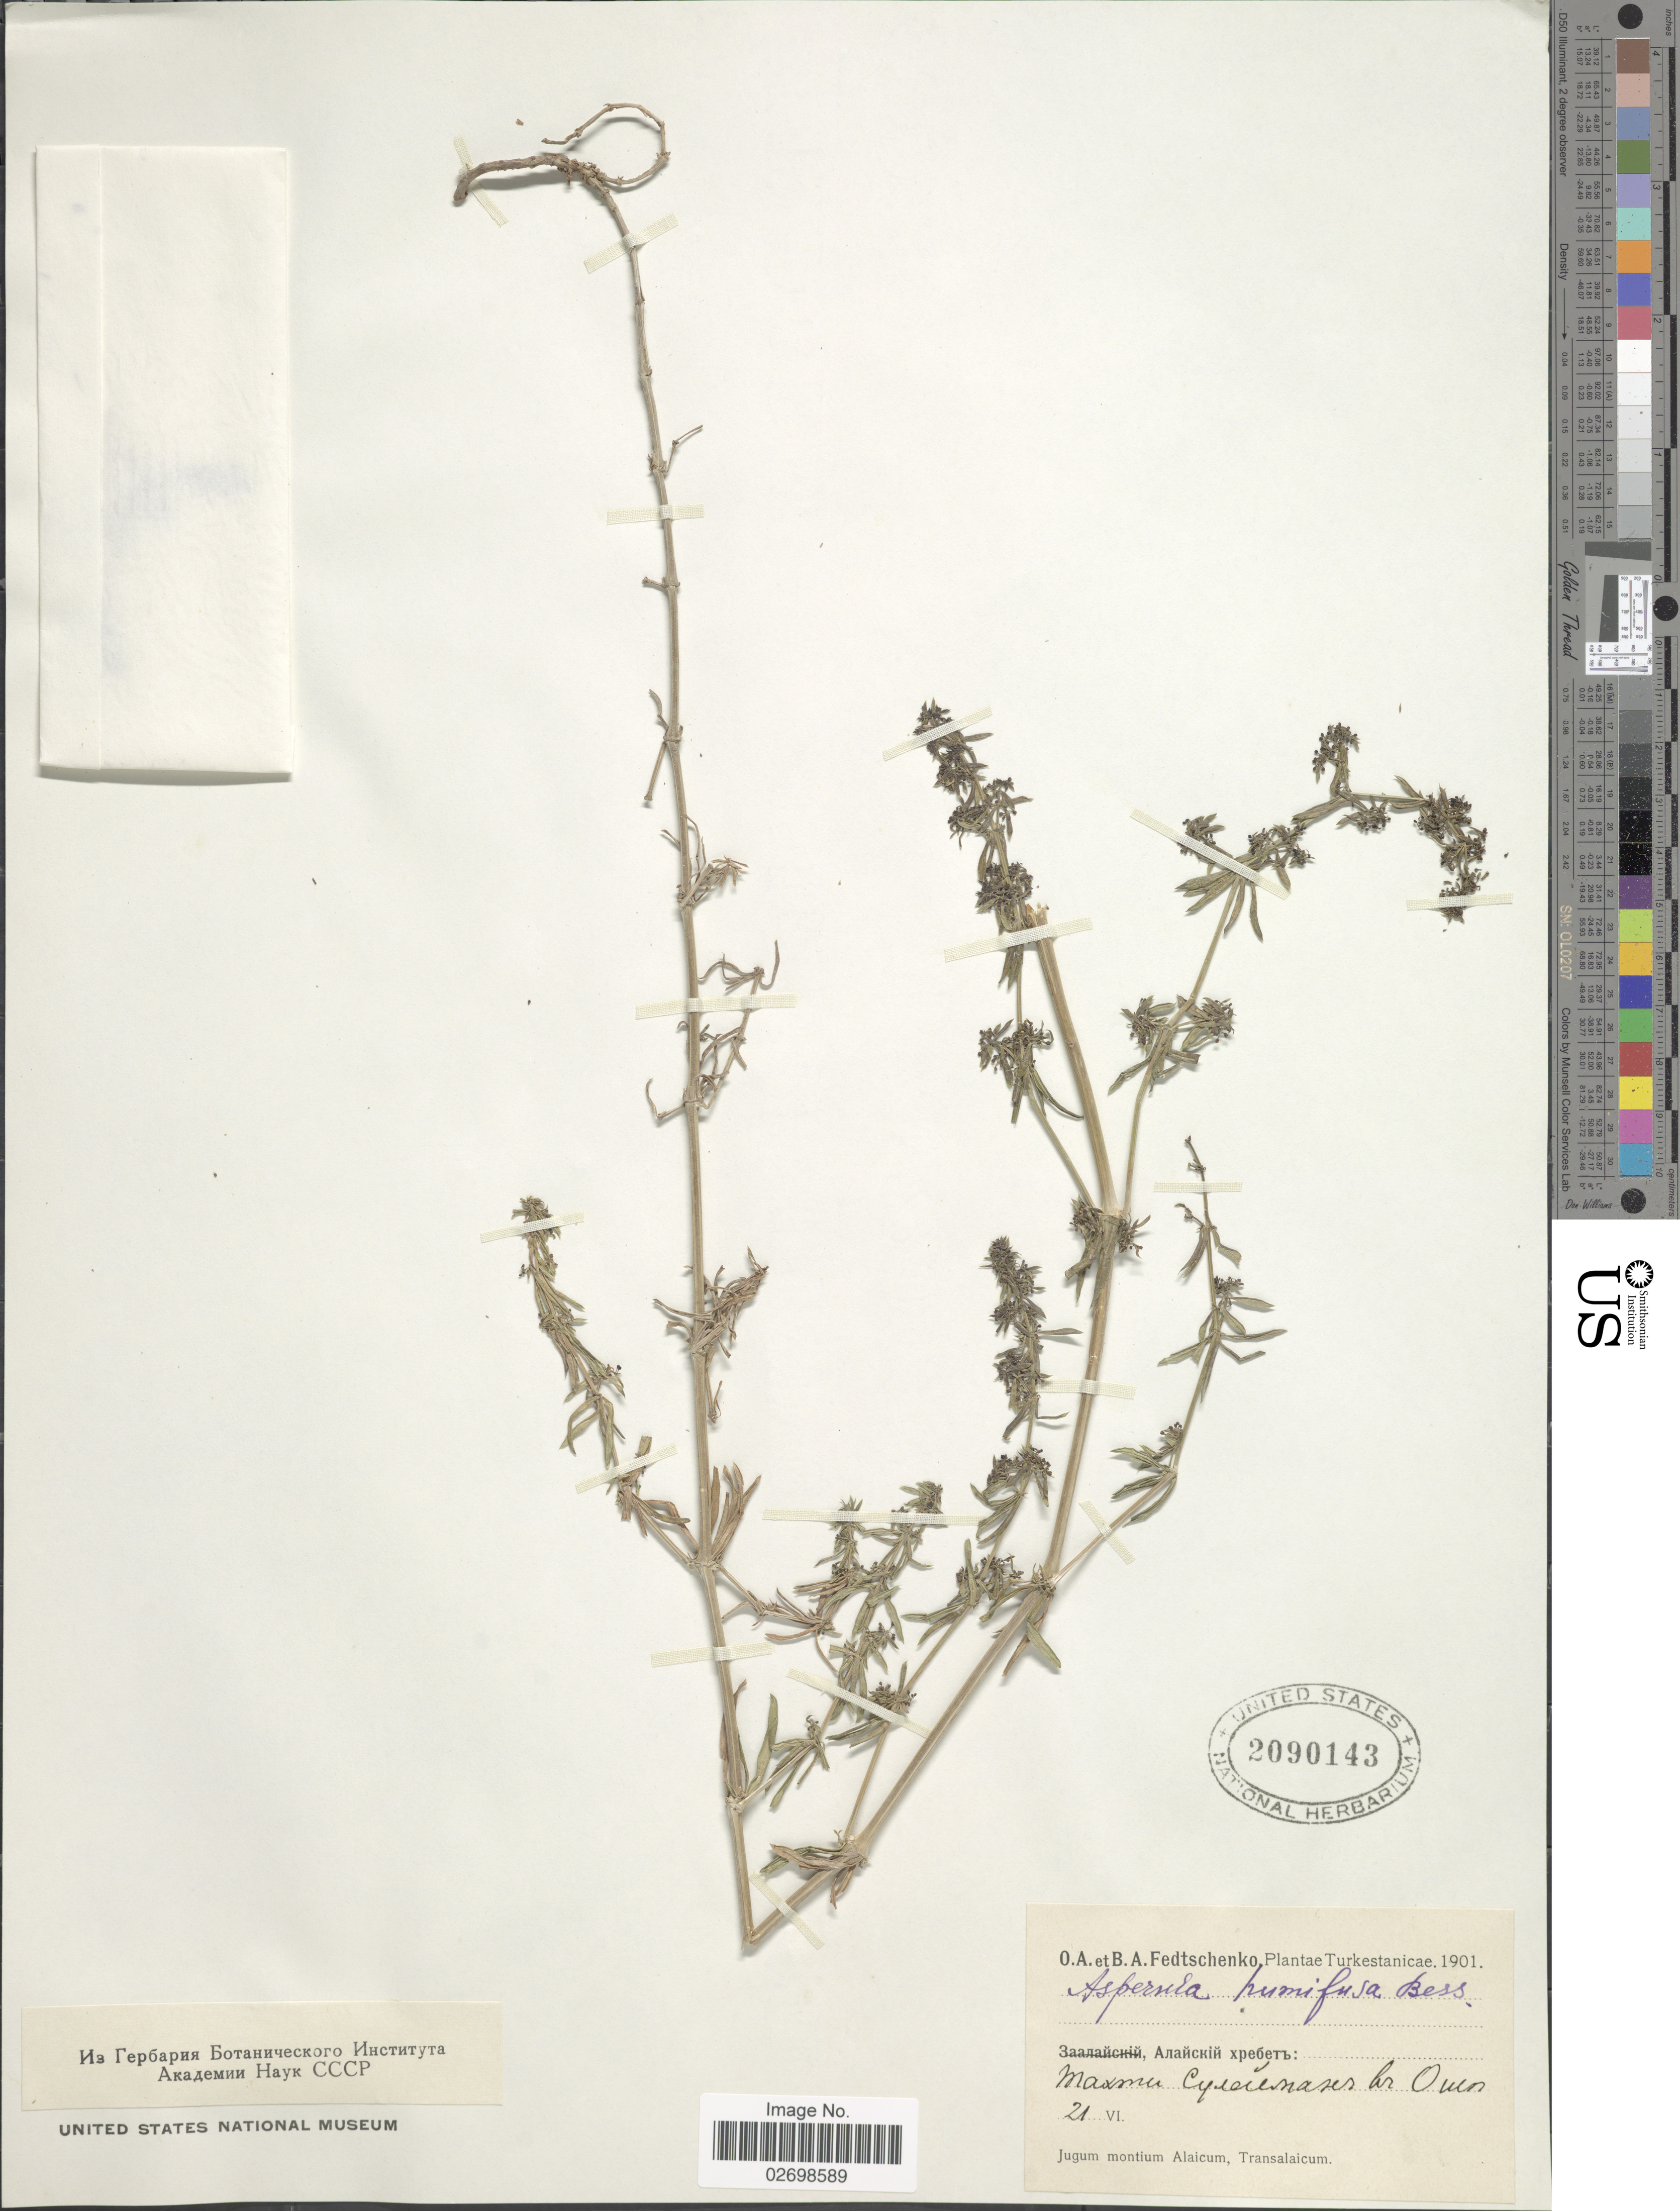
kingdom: Plantae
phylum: Tracheophyta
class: Magnoliopsida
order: Gentianales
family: Rubiaceae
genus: Galium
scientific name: Galium humifusum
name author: M. Bieb.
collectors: O. A. Fedtschenko & B. A. Fedtschenko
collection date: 1901-06-21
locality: Turkestanicae, Maximu Cyeanaser [interpreted] br Ouen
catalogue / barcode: US 2090143